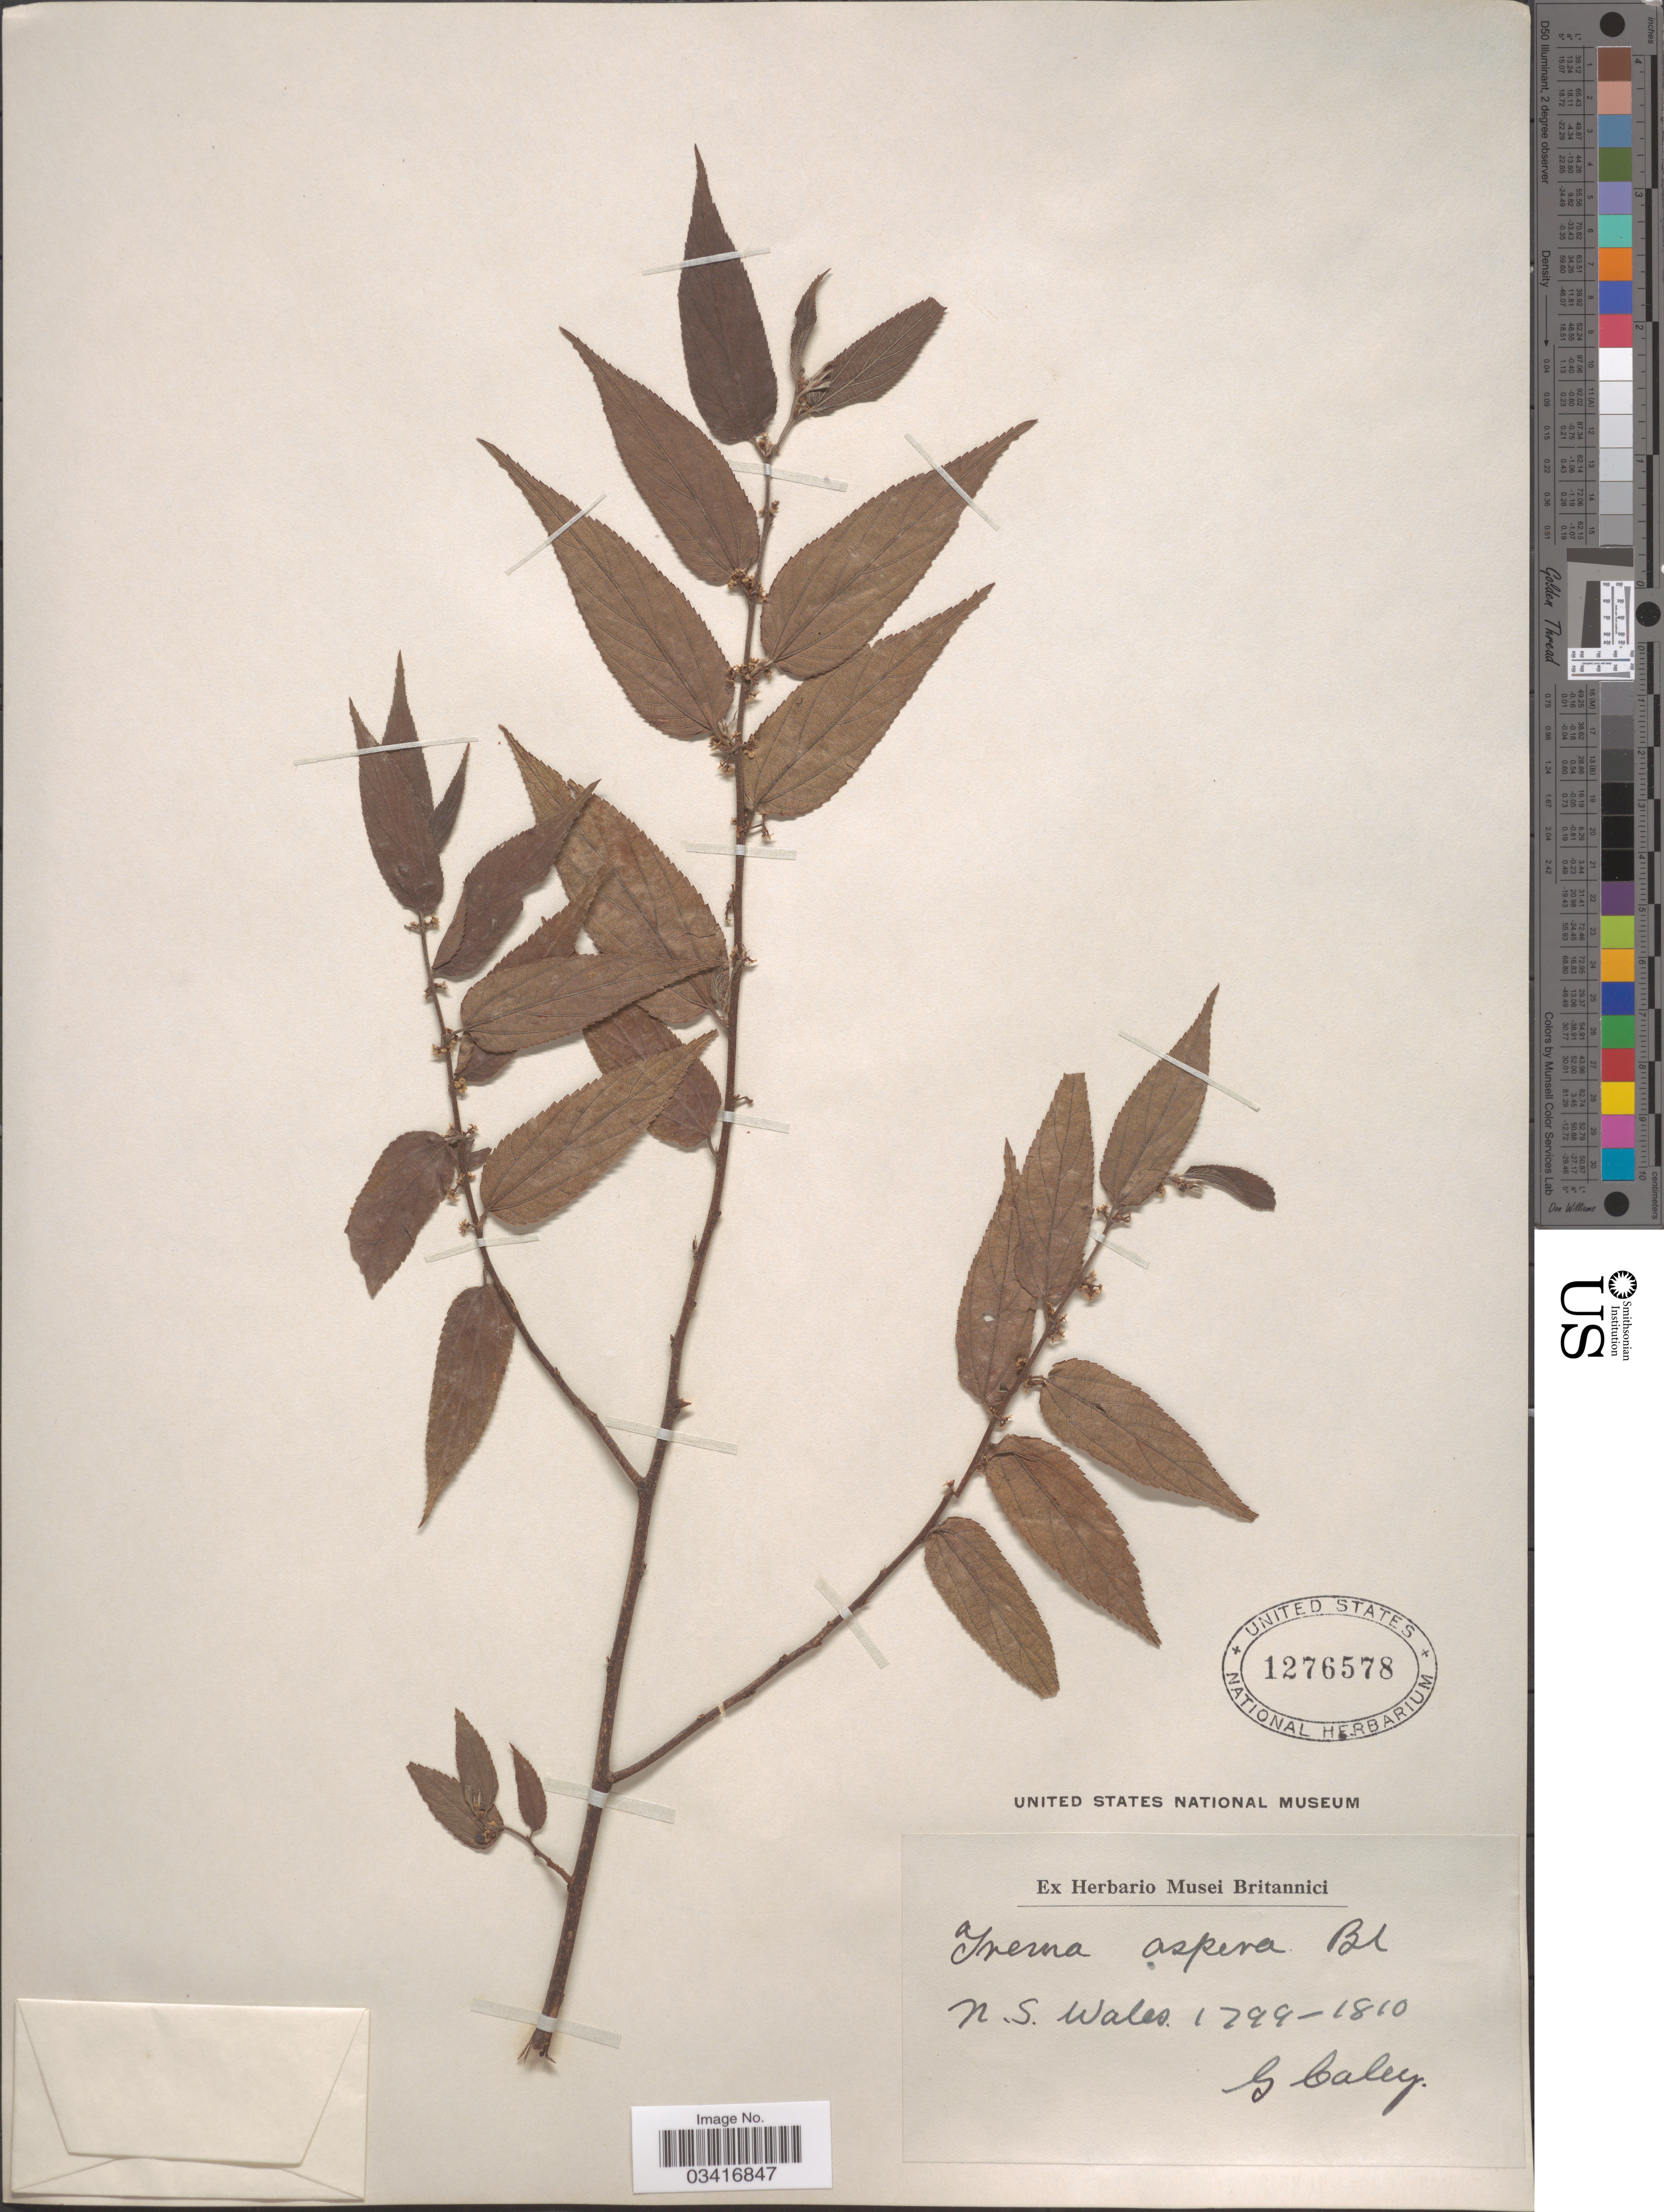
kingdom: Plantae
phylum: Tracheophyta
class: Magnoliopsida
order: Rosales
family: Cannabaceae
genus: Trema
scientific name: Trema asperum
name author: (Brongn.) Blume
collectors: G. Caley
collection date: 1799/1810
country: Australia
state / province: New South Wales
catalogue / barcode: US 1276578